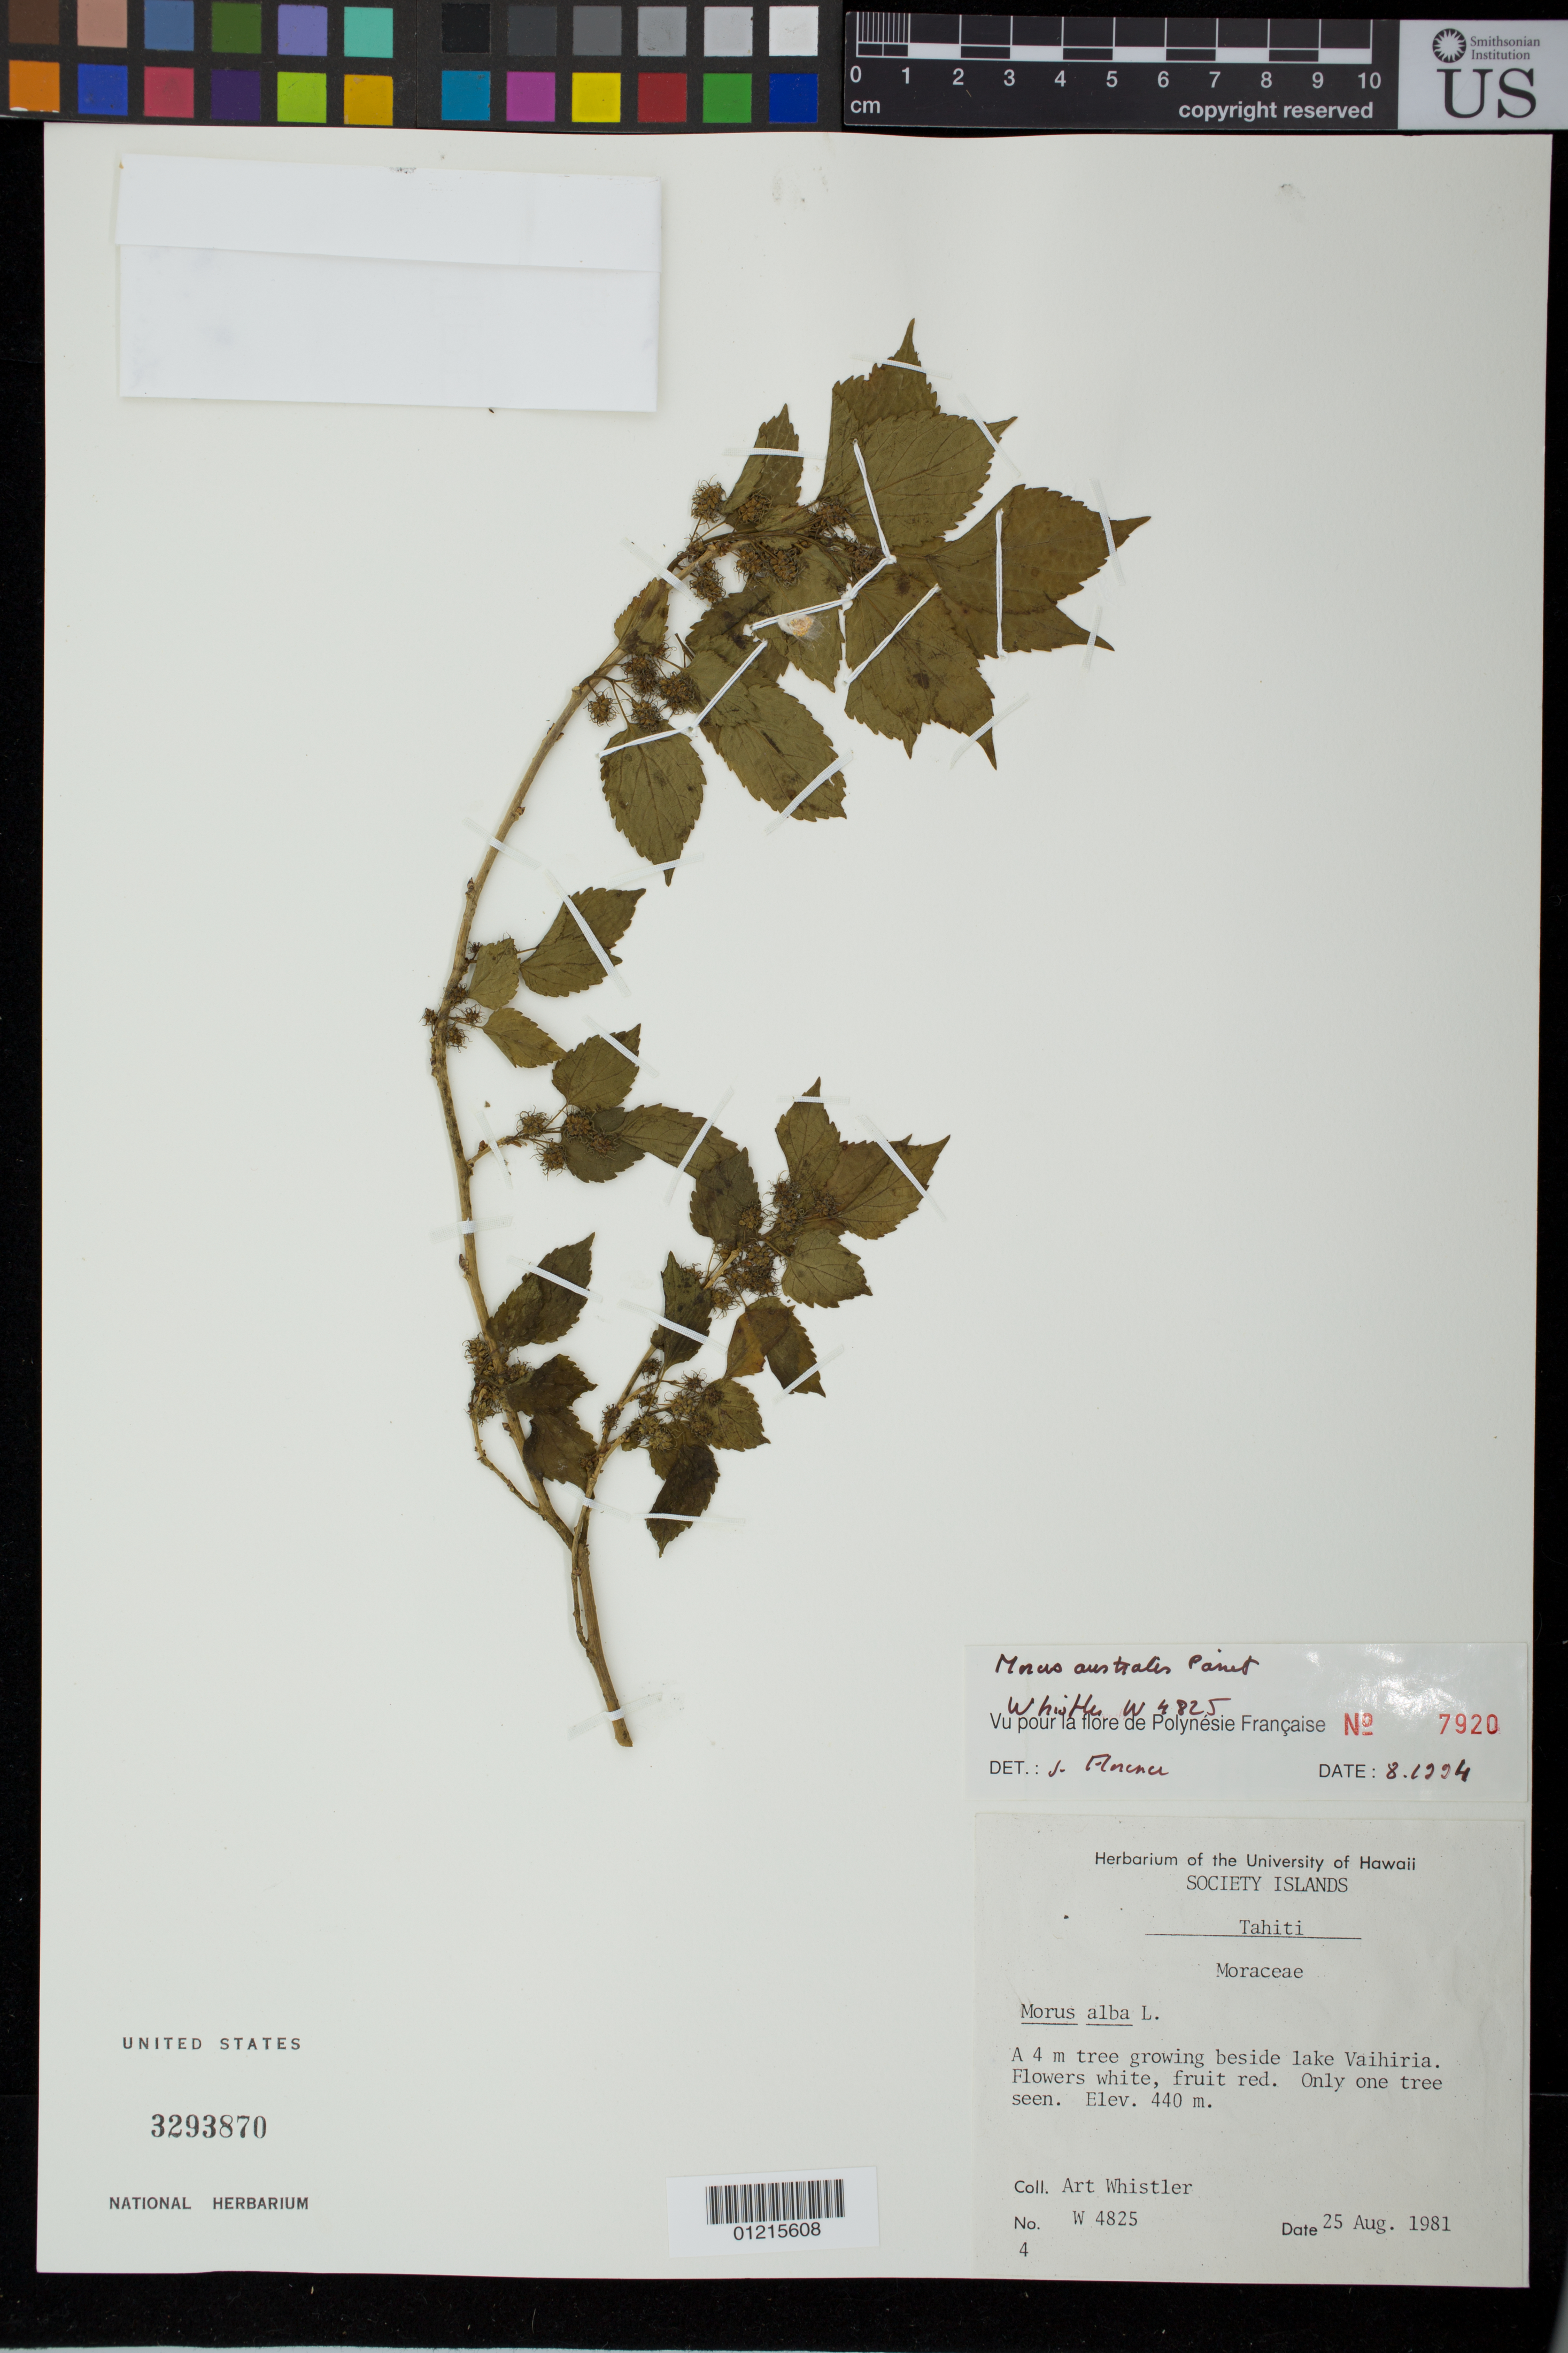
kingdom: Plantae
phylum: Tracheophyta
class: Magnoliopsida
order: Rosales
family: Moraceae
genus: Morus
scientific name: Morus australis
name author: Poir.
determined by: Florence, J.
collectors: A. Whistler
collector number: W4825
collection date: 1981-08-25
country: French Polynesia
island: Tahiti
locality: Beside Lake Vaihiria.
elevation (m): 440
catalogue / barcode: US 3293870